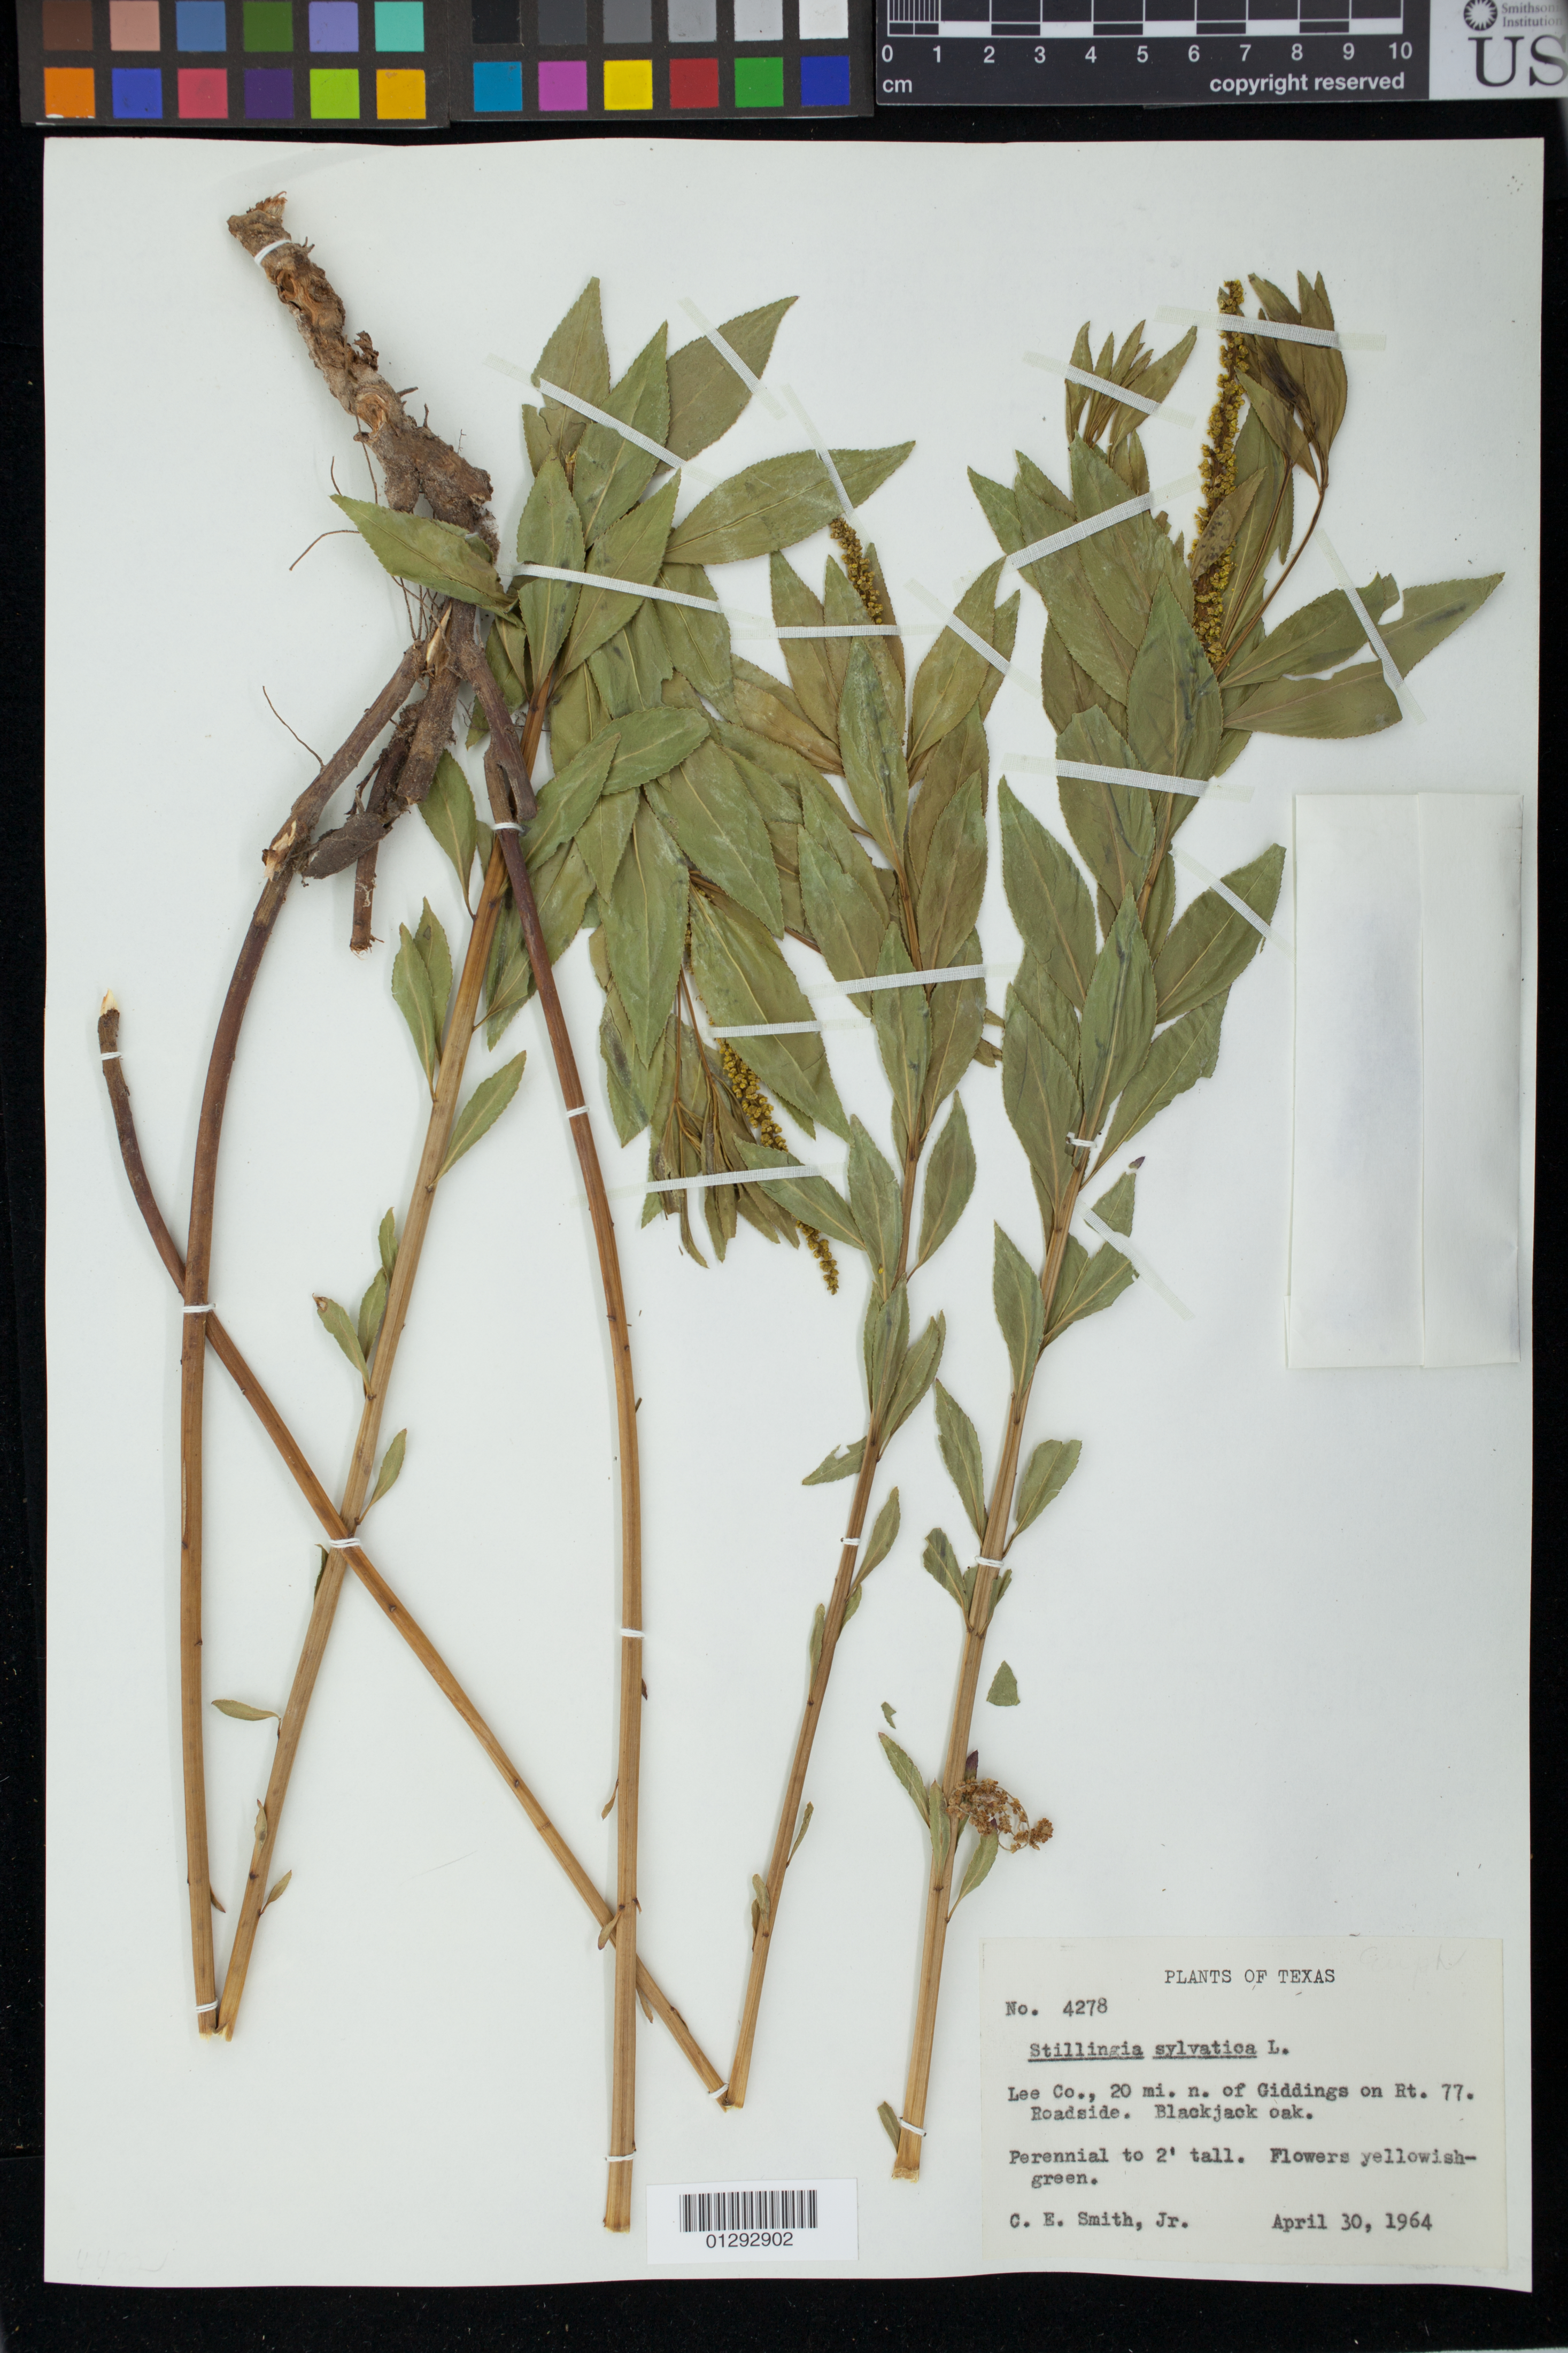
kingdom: Plantae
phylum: Tracheophyta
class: Magnoliopsida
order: Malpighiales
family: Euphorbiaceae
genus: Stillingia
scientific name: Stillingia sylvatica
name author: L.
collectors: C. E. Smith Jr.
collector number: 4278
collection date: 1964-04-30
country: United States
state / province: Texas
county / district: Lee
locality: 20 miles n. of Giddings on Rt 77. Roadside. Blackjack oak.